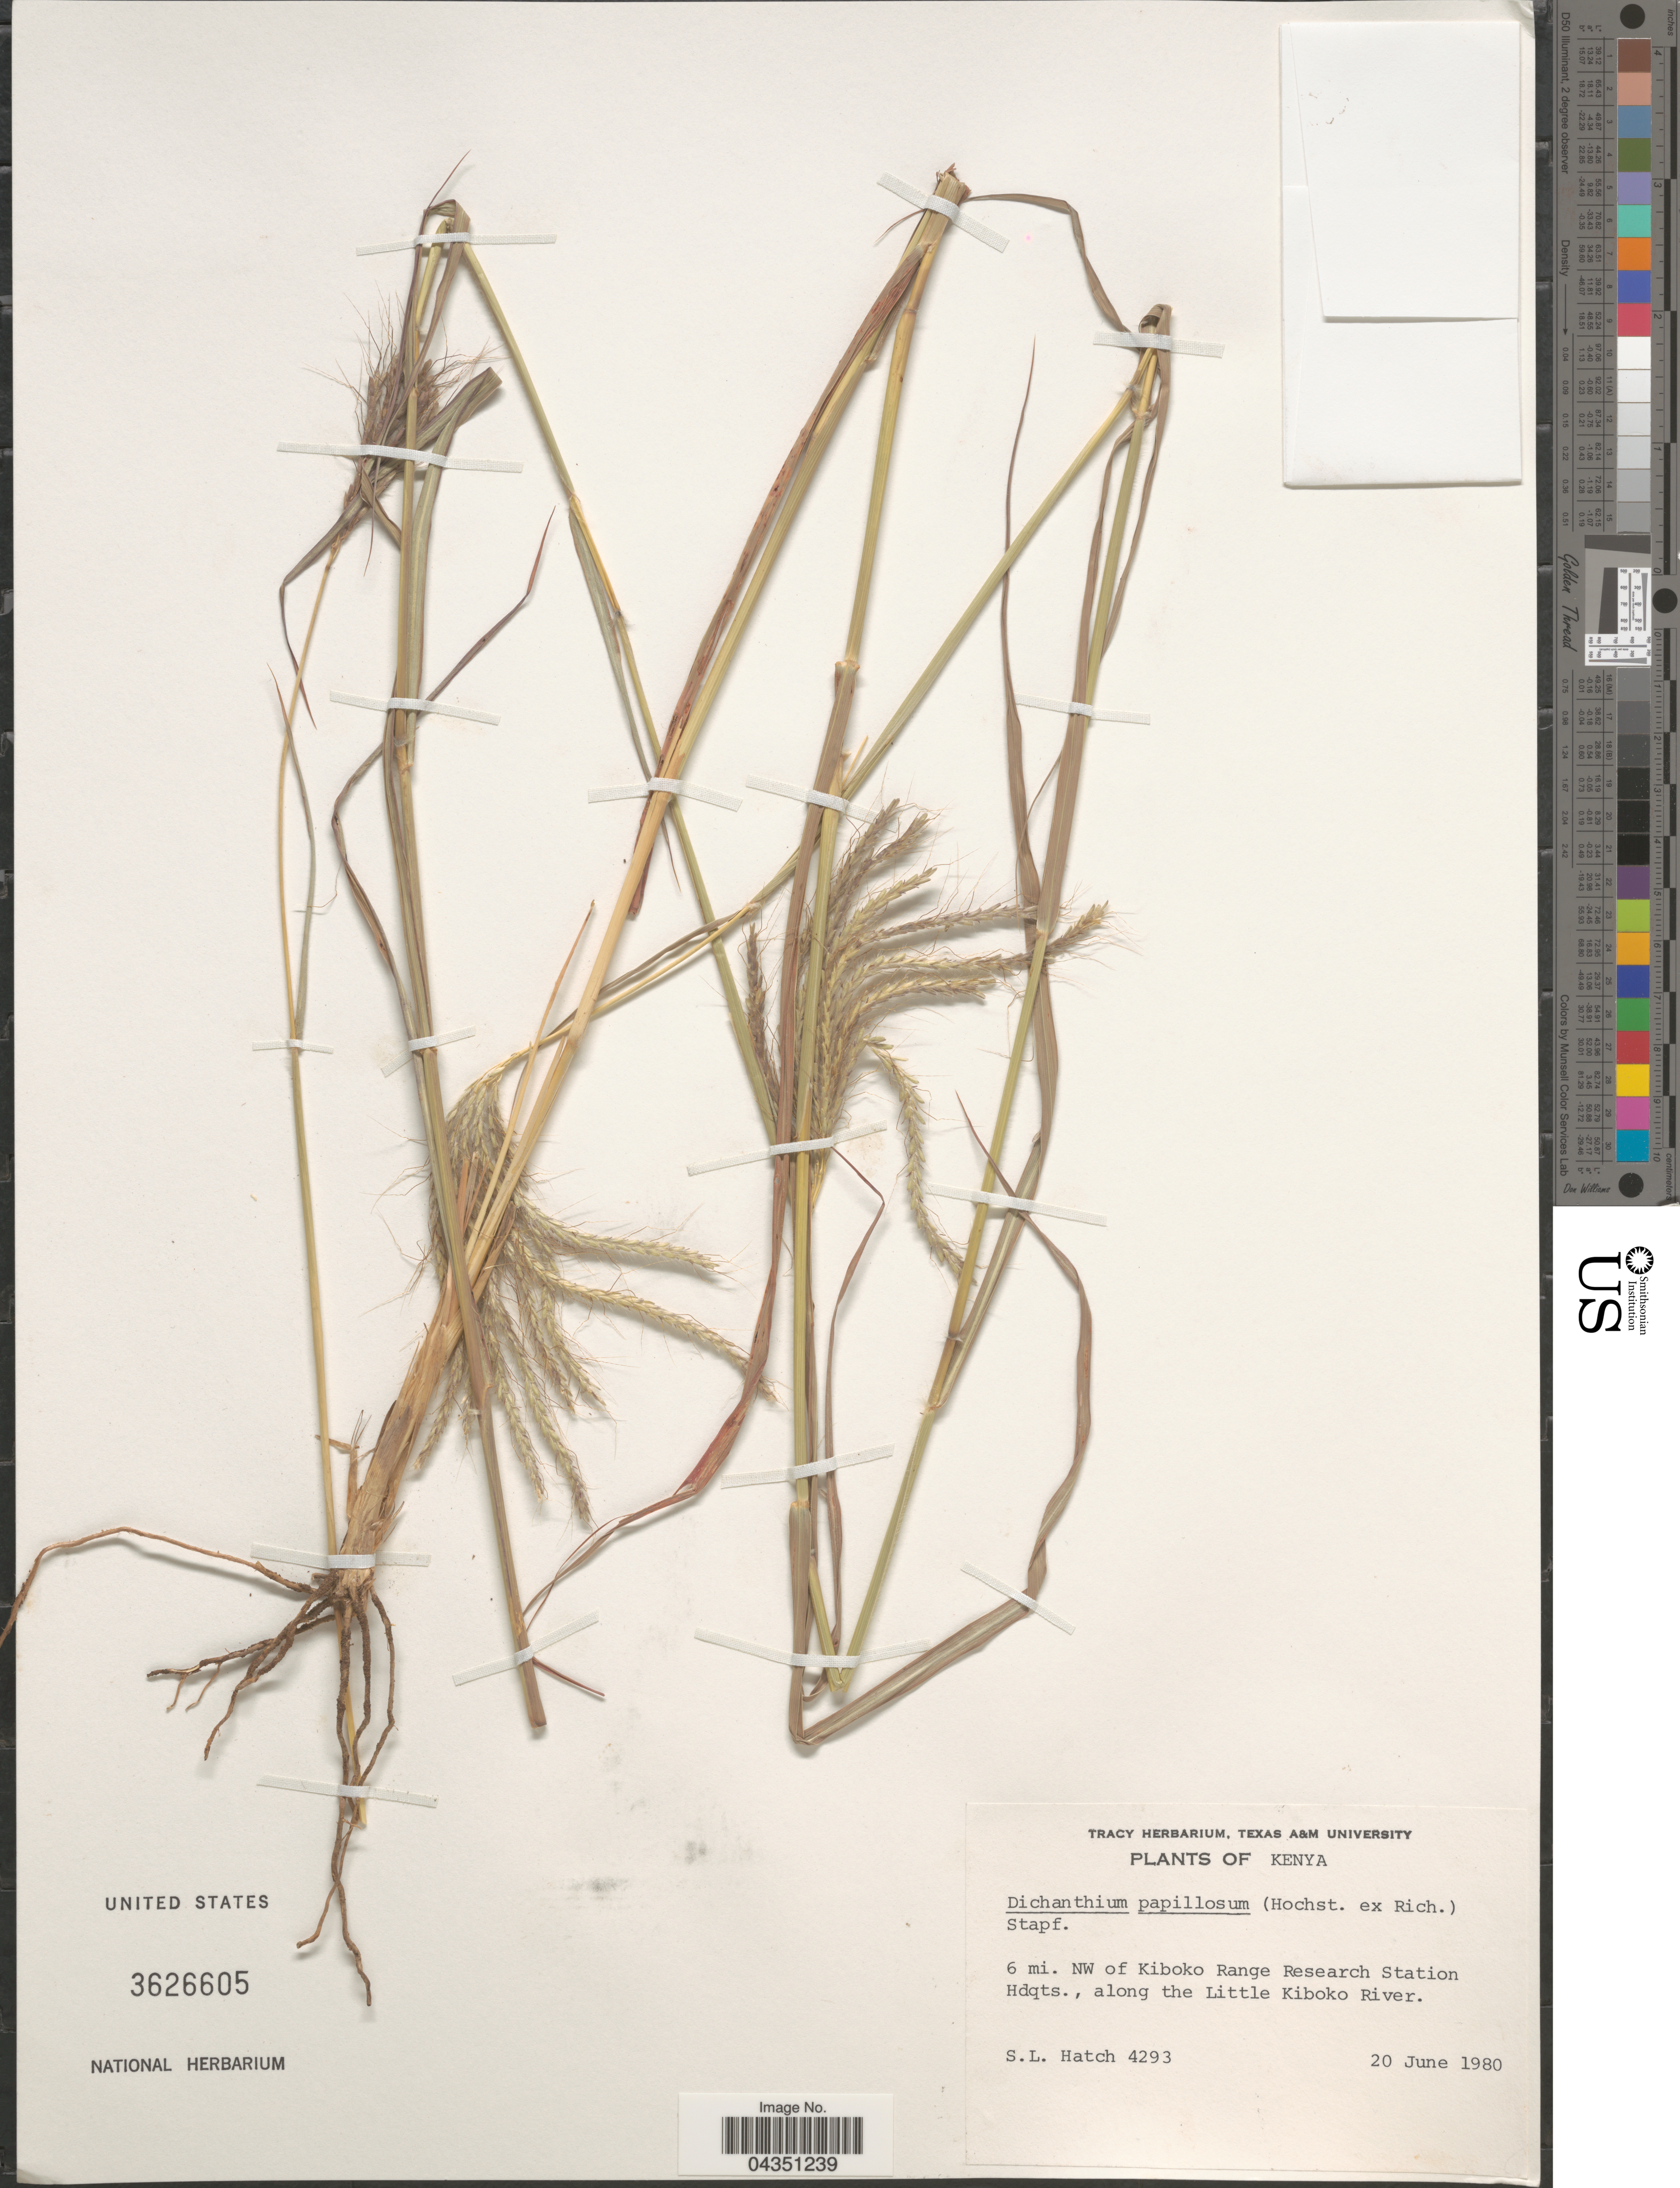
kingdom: Plantae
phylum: Tracheophyta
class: Liliopsida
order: Poales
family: Poaceae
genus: Dichanthium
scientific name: Dichanthium annulatum var. papillosum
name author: (Hochst. ex A. Rich.) de Wet & Harlan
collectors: S. Hatch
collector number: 4293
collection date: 1980-06-20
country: Kenya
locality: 6 mi. NW of Kiboko Range Research Station Hdqts., along the Little Kiboko River.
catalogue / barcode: US 3626605